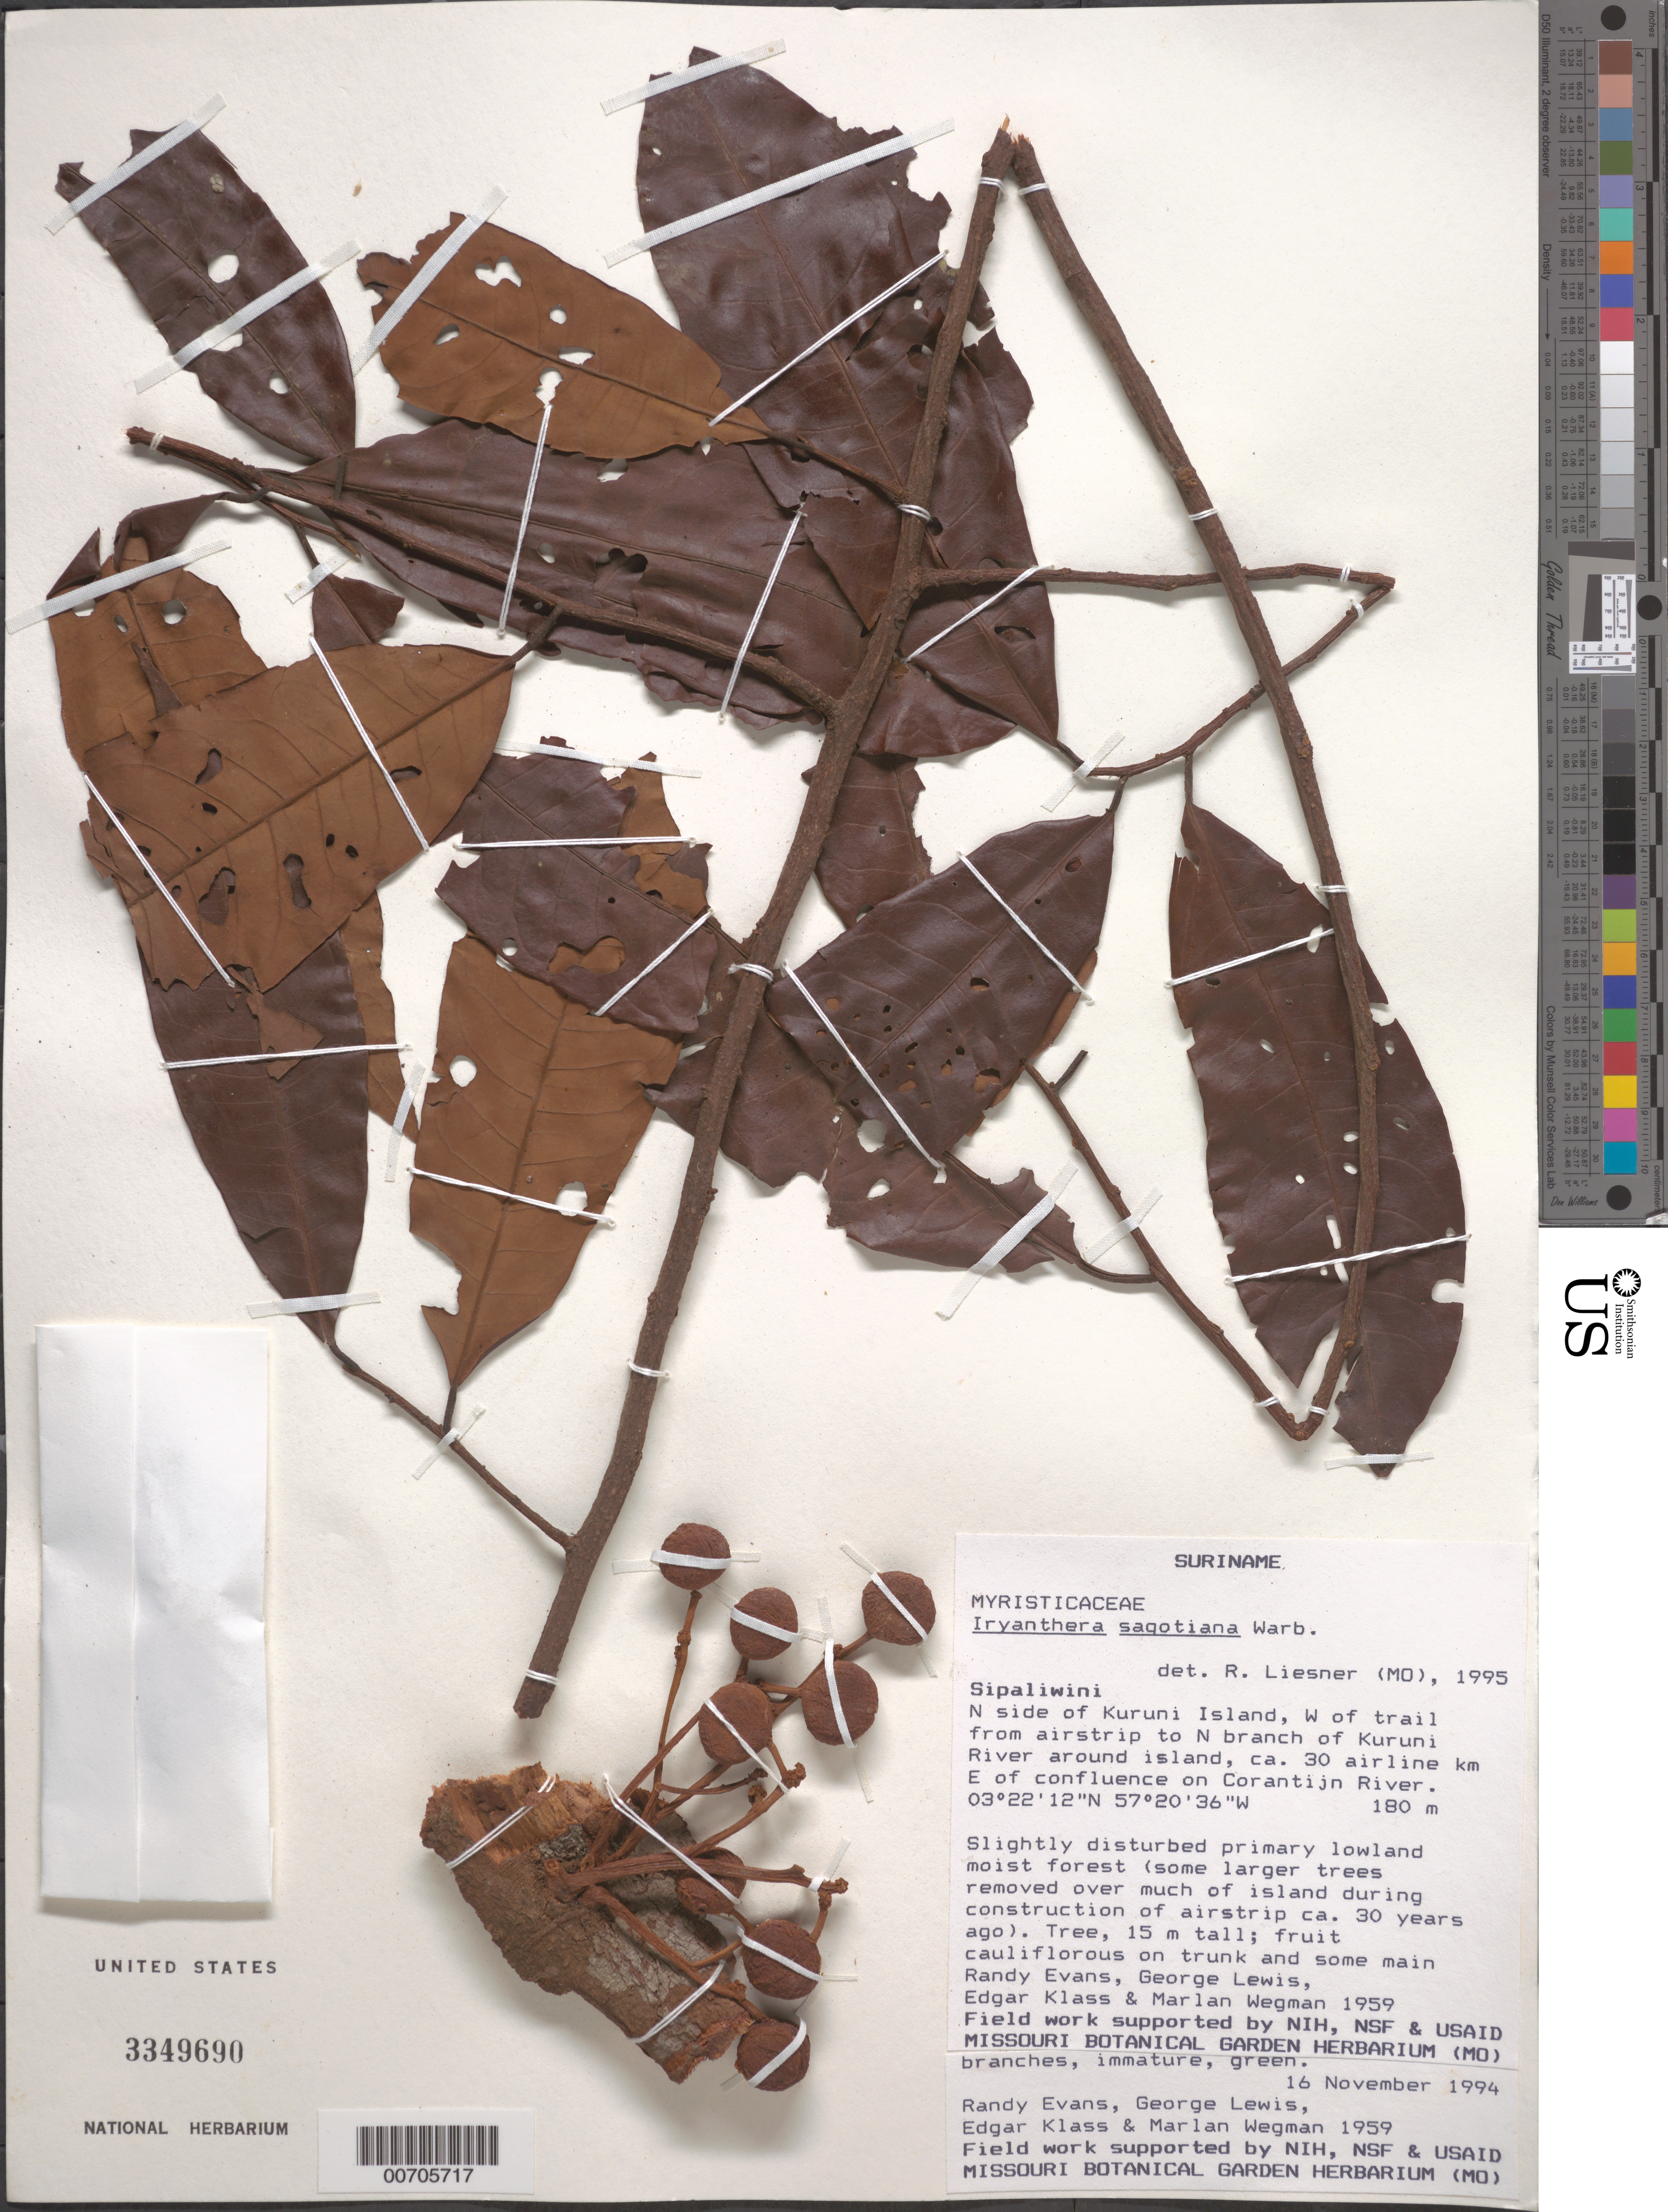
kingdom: Plantae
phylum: Tracheophyta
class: Magnoliopsida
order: Magnoliales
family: Myristicaceae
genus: Iryanthera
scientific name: Iryanthera sagotiana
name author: (Benth.) Warb.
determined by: Liesner, R. L.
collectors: R. Evans, G. Lewis, E. Klass & M. Wegman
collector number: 1959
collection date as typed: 16-Nov-94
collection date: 1994-11-16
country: Suriname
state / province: Sipaliwini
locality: Kuruni Island, N side, W of trail from airstrip to N branch of Kuruni R., ca 30 airline km E of confluence on Corantijn R.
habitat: Slightly disturbed primary lowland moist forest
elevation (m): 180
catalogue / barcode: US 3349690